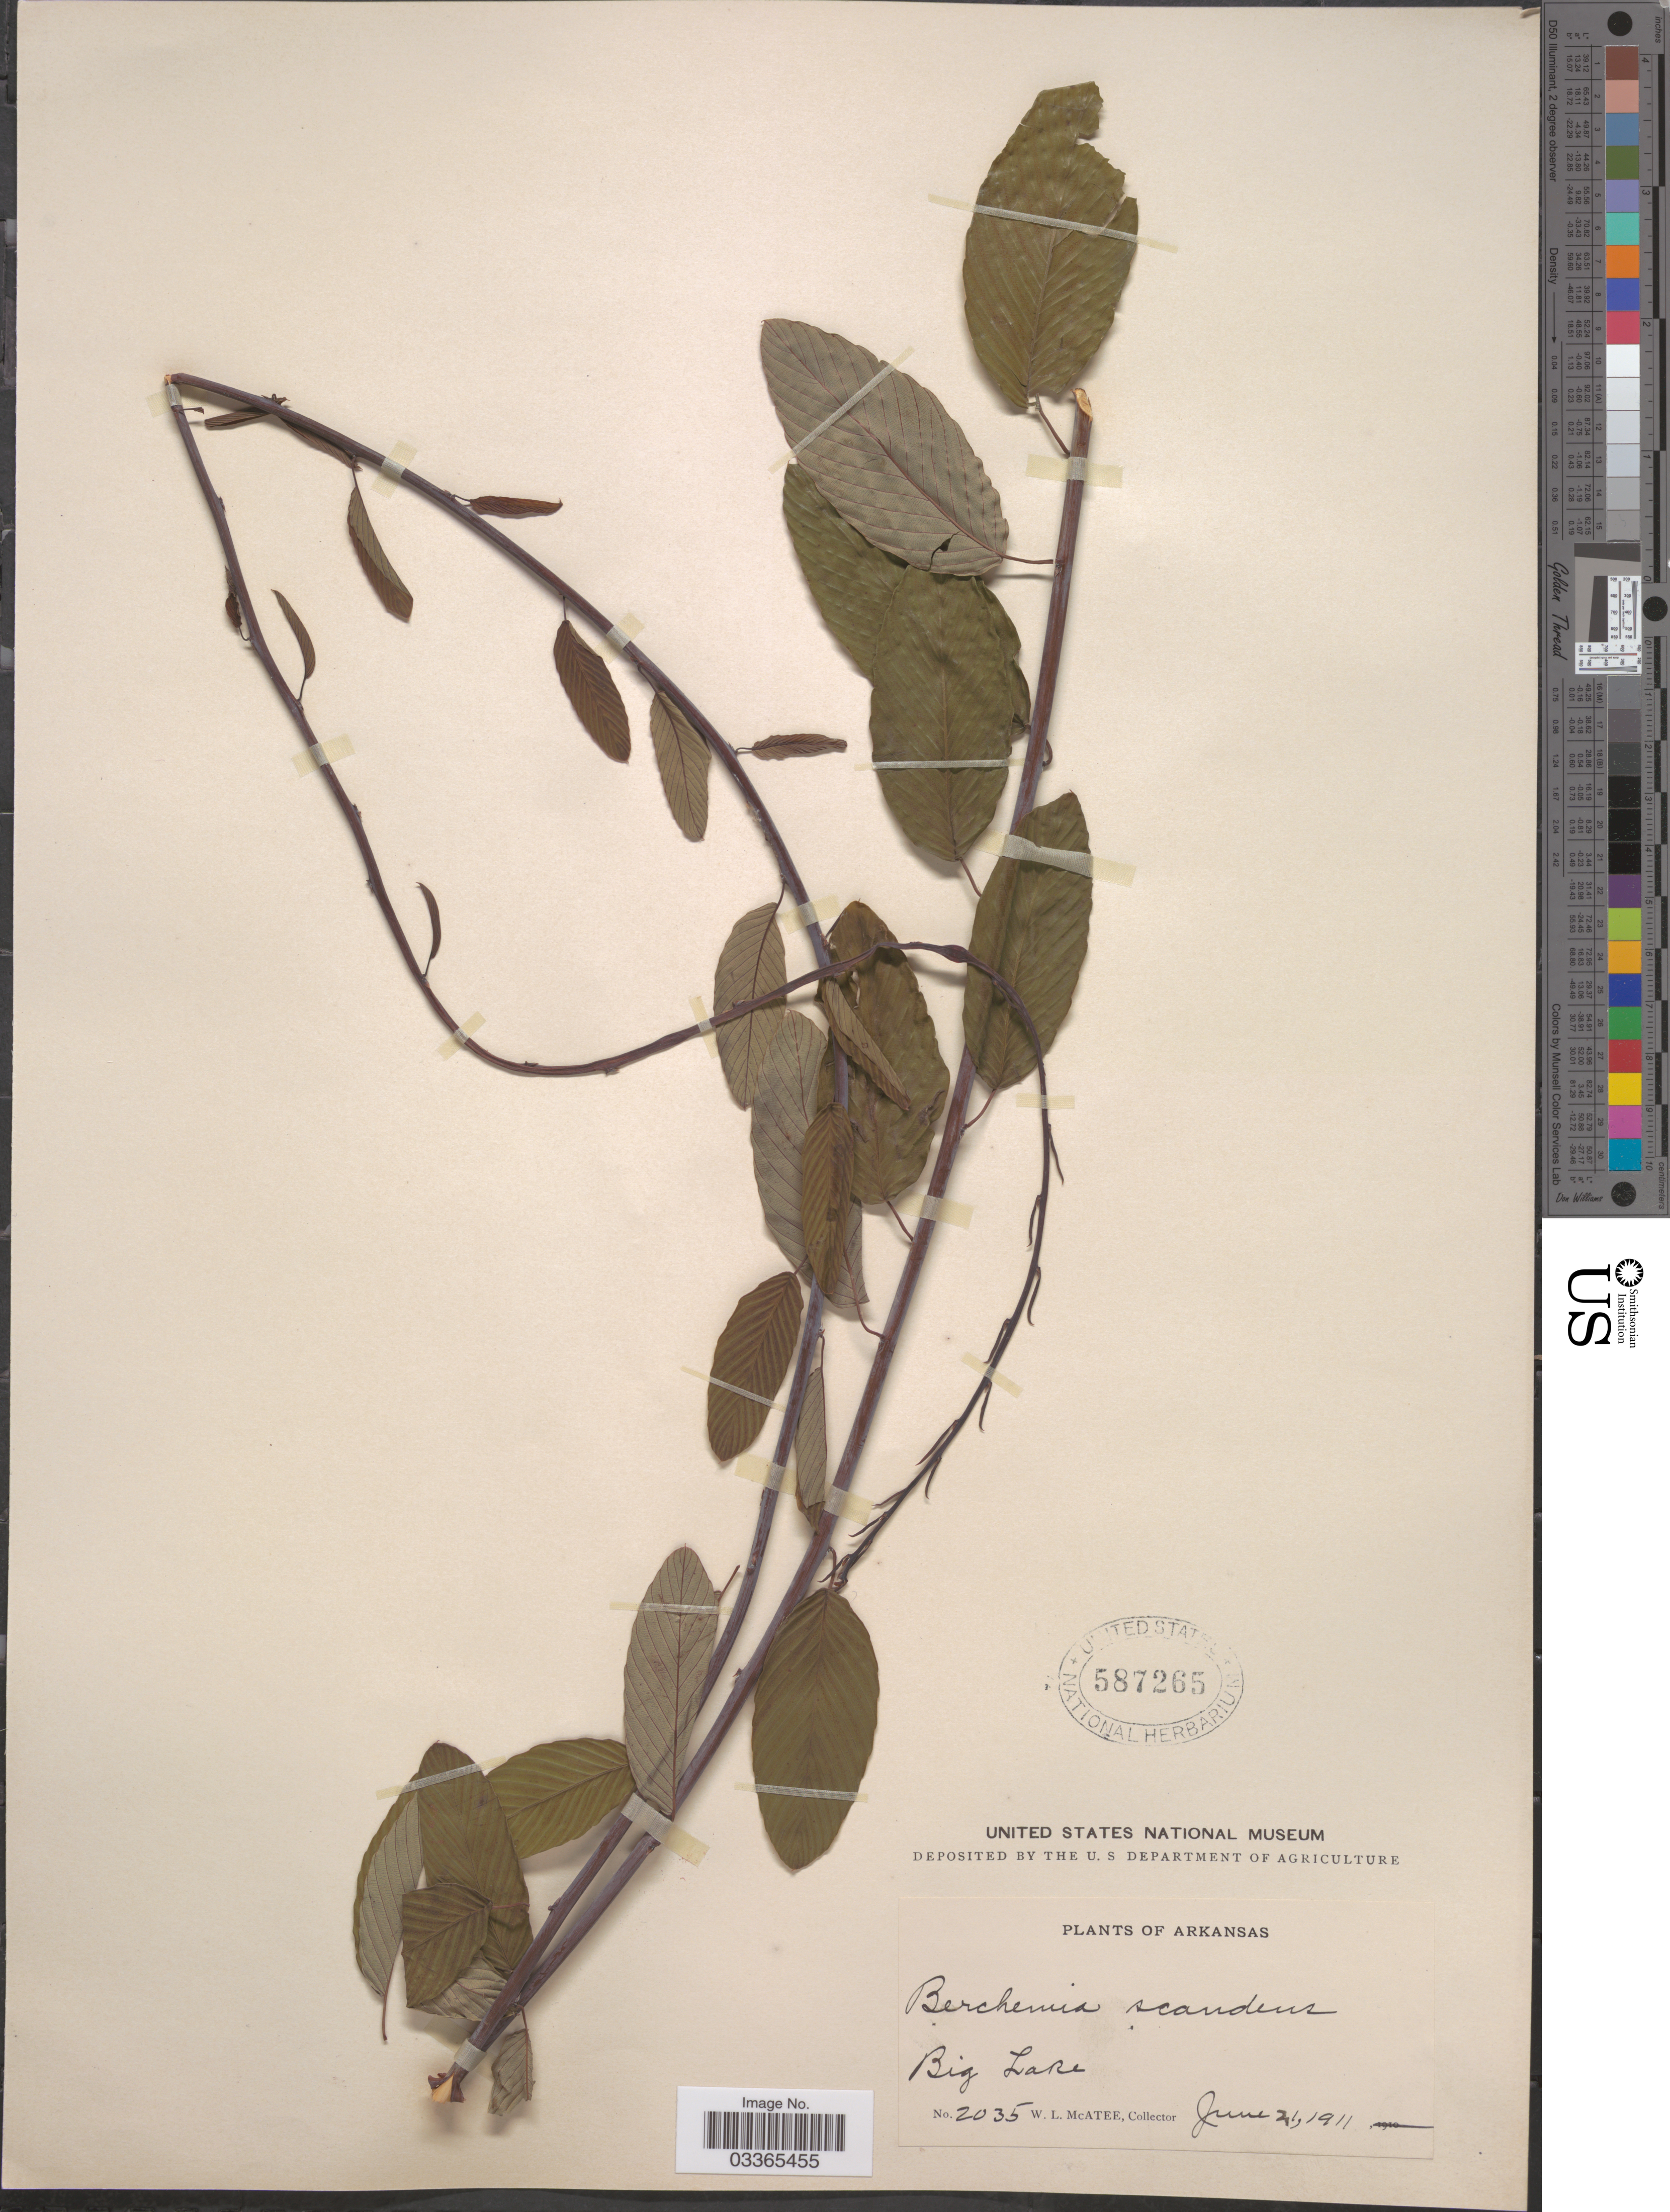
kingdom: Plantae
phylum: Tracheophyta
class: Magnoliopsida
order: Rosales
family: Rhamnaceae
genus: Berchemia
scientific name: Berchemia scandens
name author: (Hill) K. Koch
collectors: W. McAtee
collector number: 2035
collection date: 1911-06-21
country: United States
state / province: Arkansas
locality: Big Lake.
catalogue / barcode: US 587265